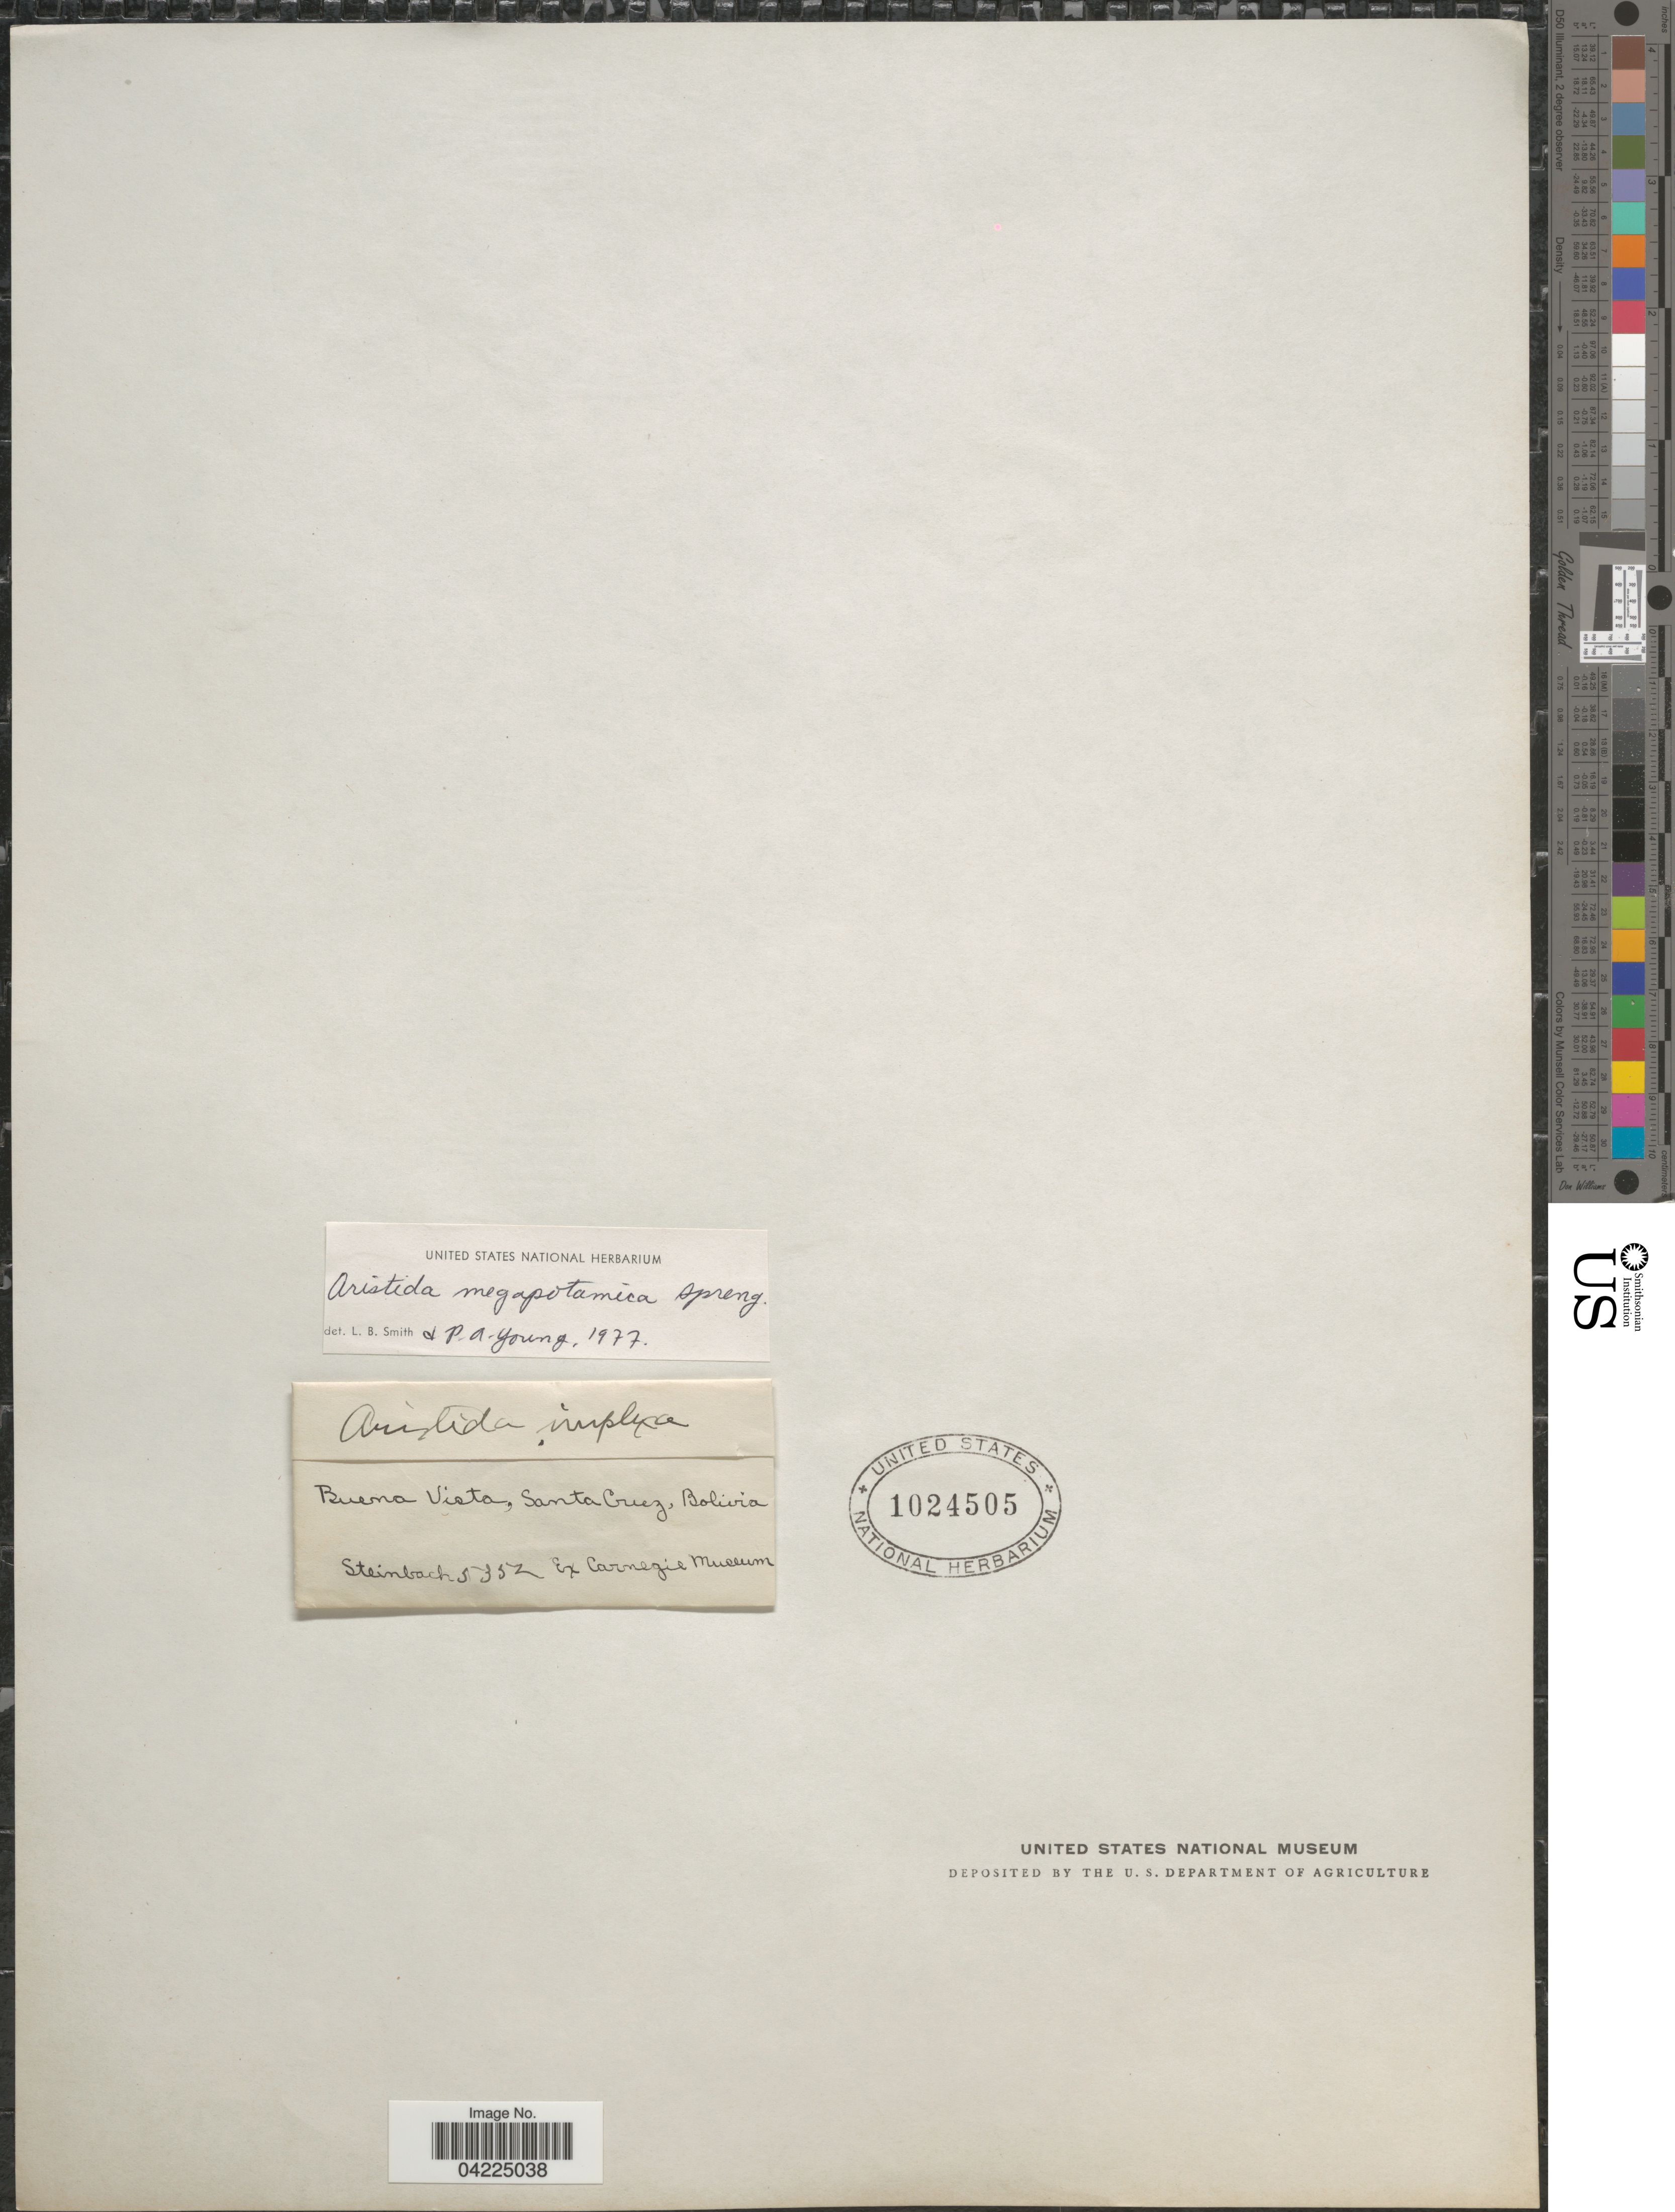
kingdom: Plantae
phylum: Tracheophyta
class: Liliopsida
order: Poales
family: Poaceae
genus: Aristida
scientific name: Aristida megapotamica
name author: Spreng.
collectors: Steinbach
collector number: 5352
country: Bolivia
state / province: Santa Cruz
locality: Buena Vista.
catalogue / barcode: US 1024505